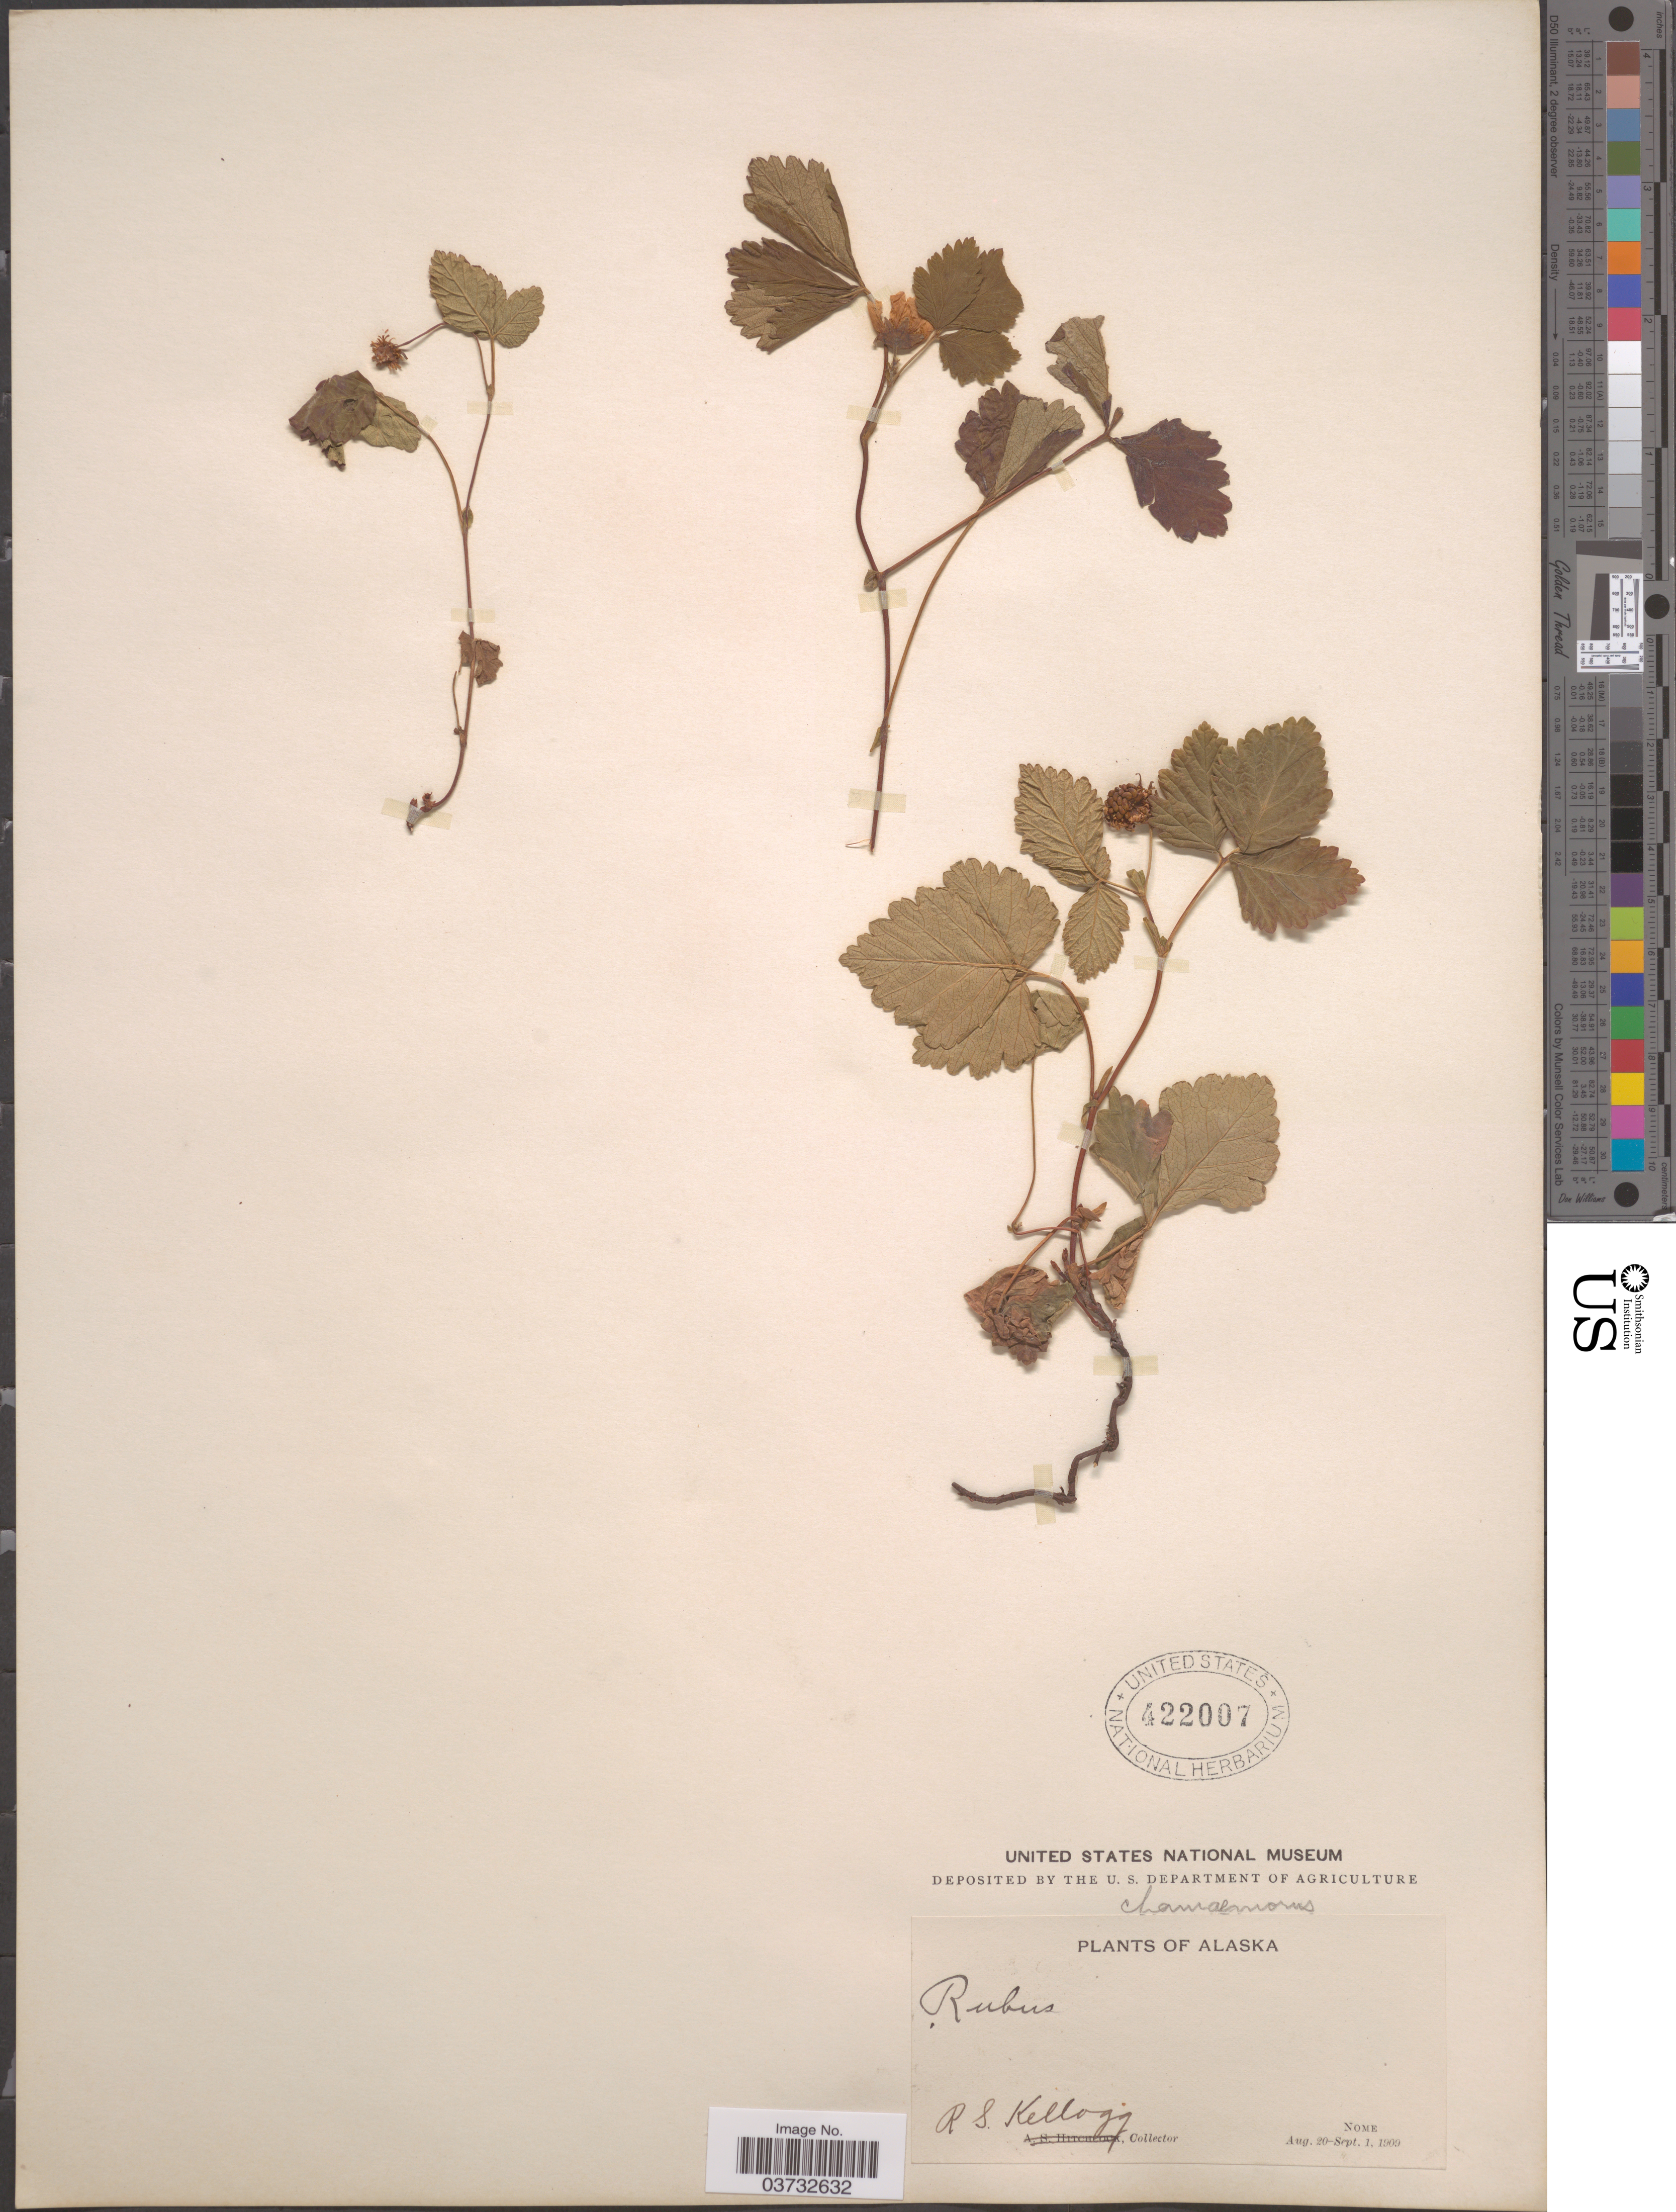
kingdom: Plantae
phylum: Tracheophyta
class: Magnoliopsida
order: Rosales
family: Rosaceae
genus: Rubus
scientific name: Rubus sp.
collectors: R. Kellogg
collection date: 1909-08-20/1909-09-01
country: United States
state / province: Alaska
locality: Nome.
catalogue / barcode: US 422007